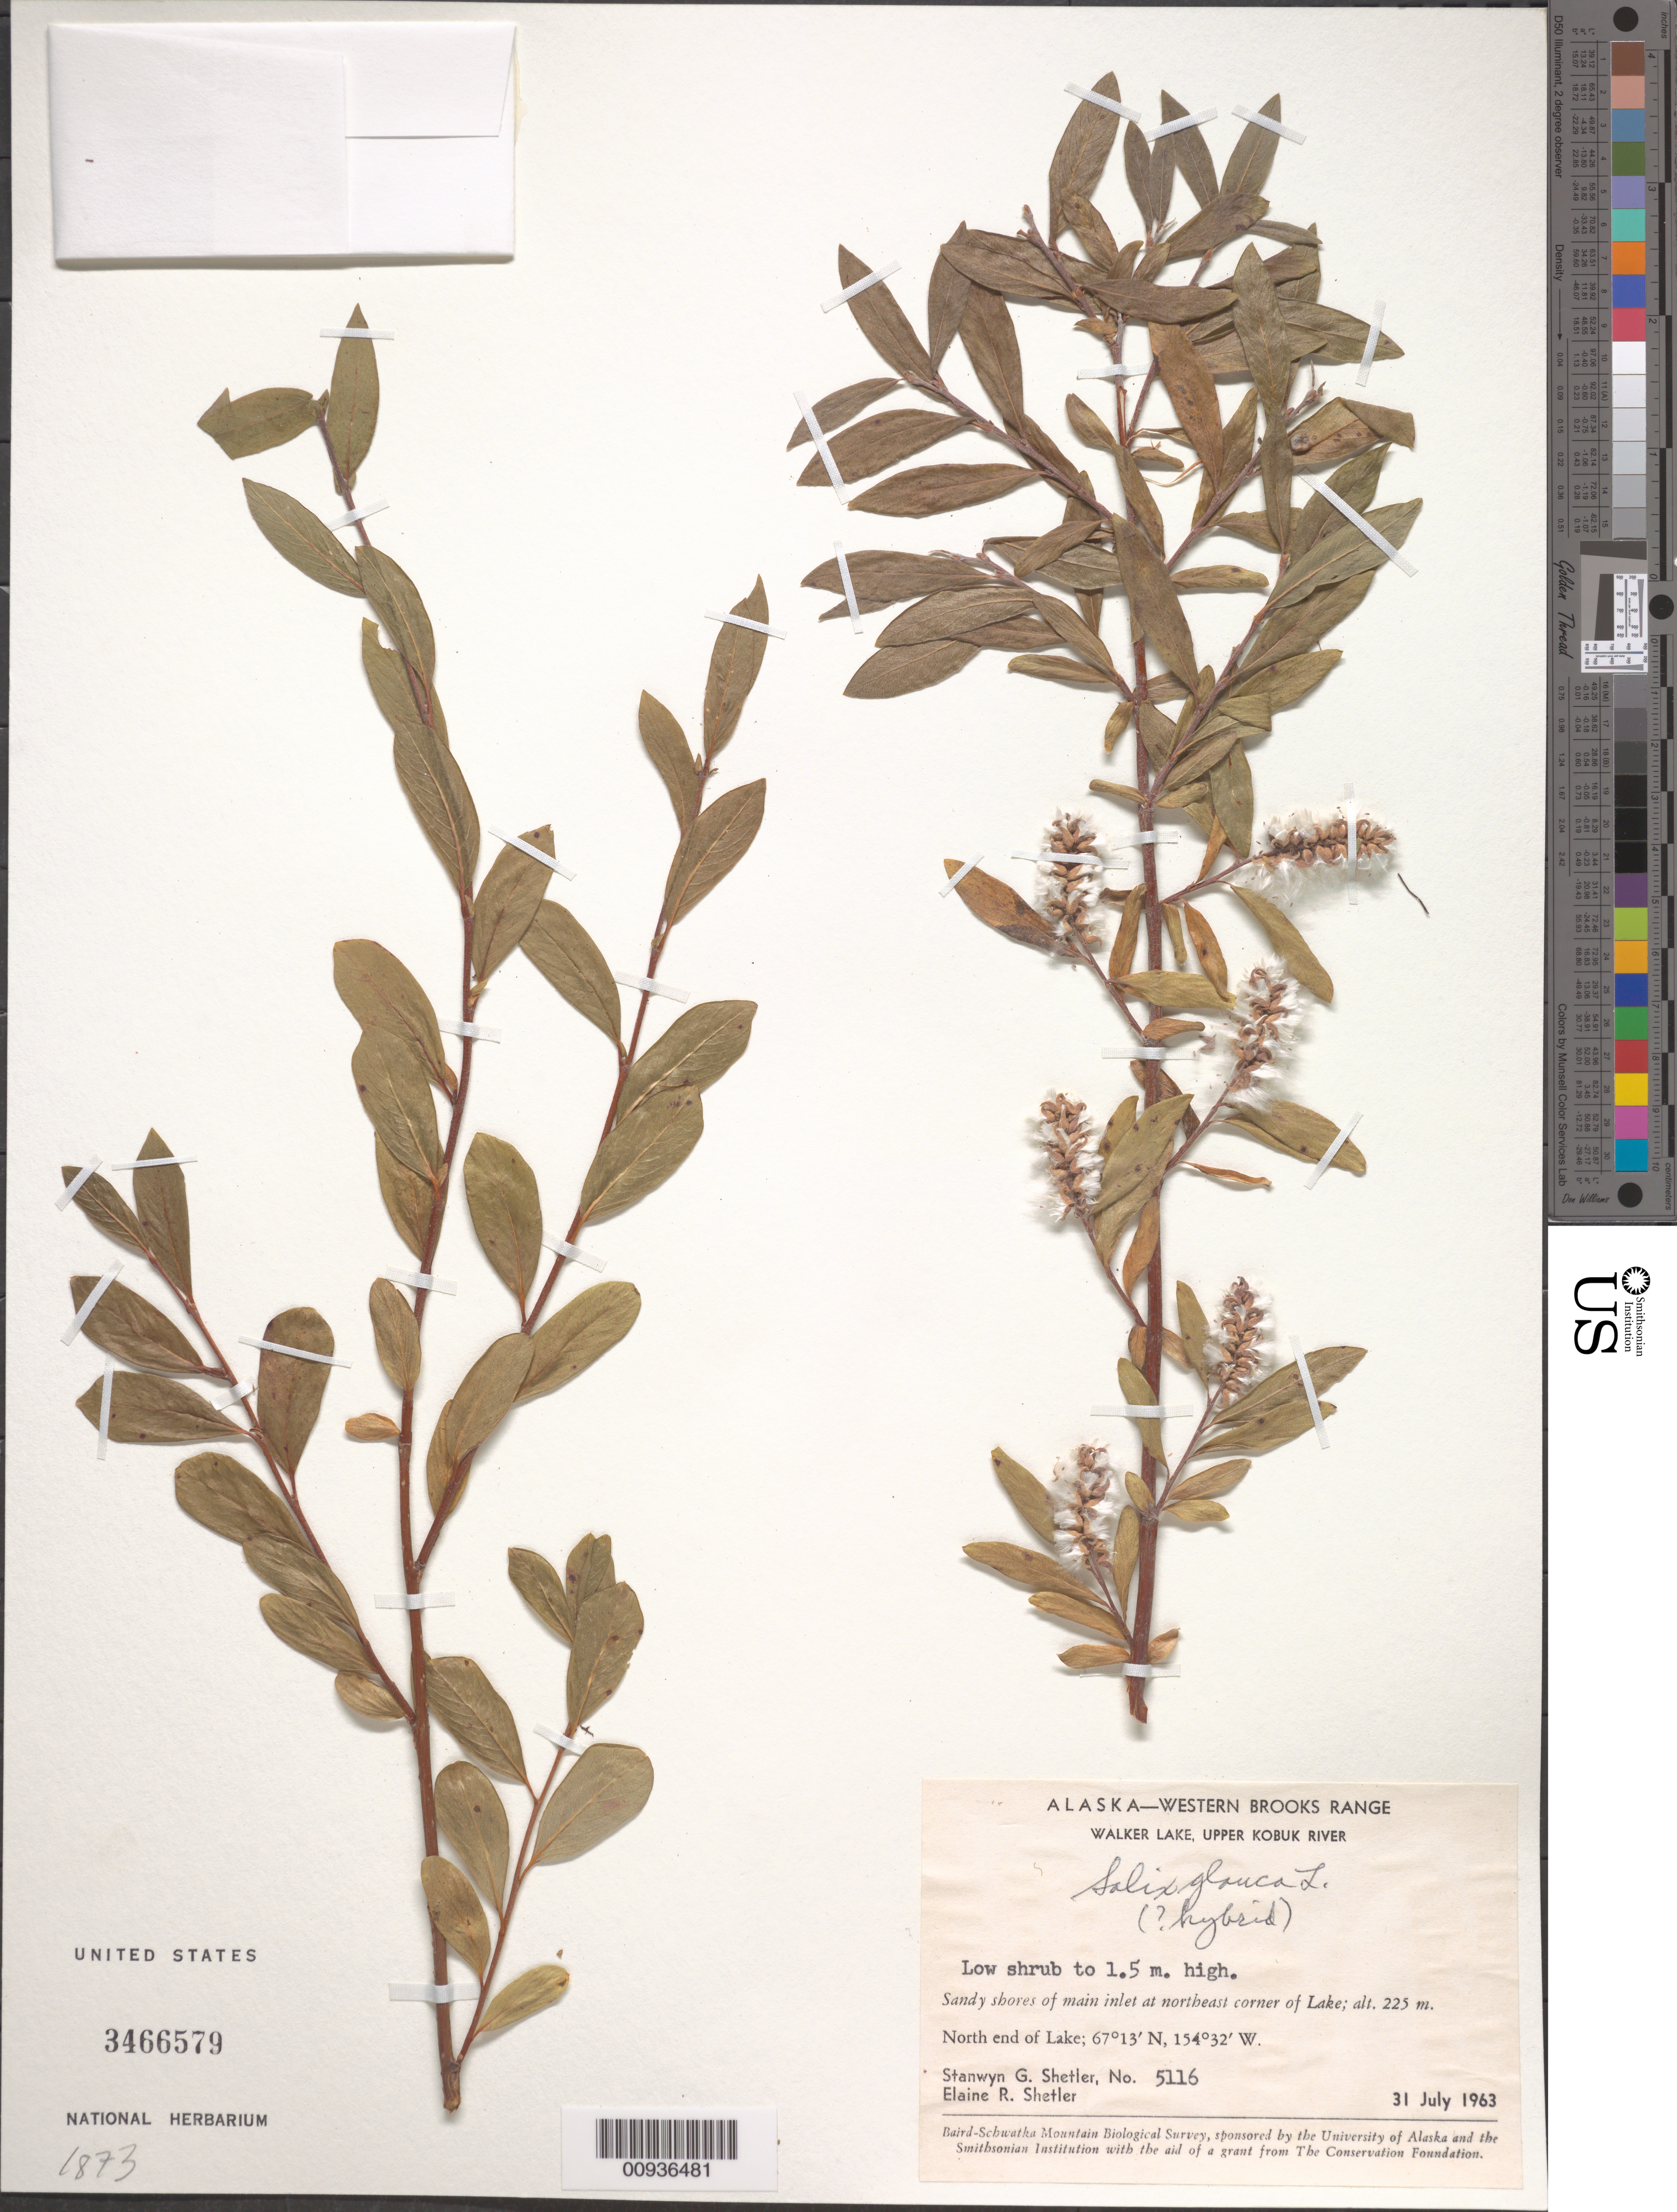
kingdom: Plantae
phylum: Tracheophyta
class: Magnoliopsida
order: Malpighiales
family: Salicaceae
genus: Salix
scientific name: Salix glauca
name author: L.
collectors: S. Shetler & E. R. Shetler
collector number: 5116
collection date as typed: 31 Jul 1963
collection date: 1963-07-31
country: United States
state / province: Alaska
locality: North end of Walker Lake. Western Brooks Range, Upper Kobuk River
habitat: Sandy shores of main inlet at northeast corner of Lake.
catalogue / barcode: US 3466579